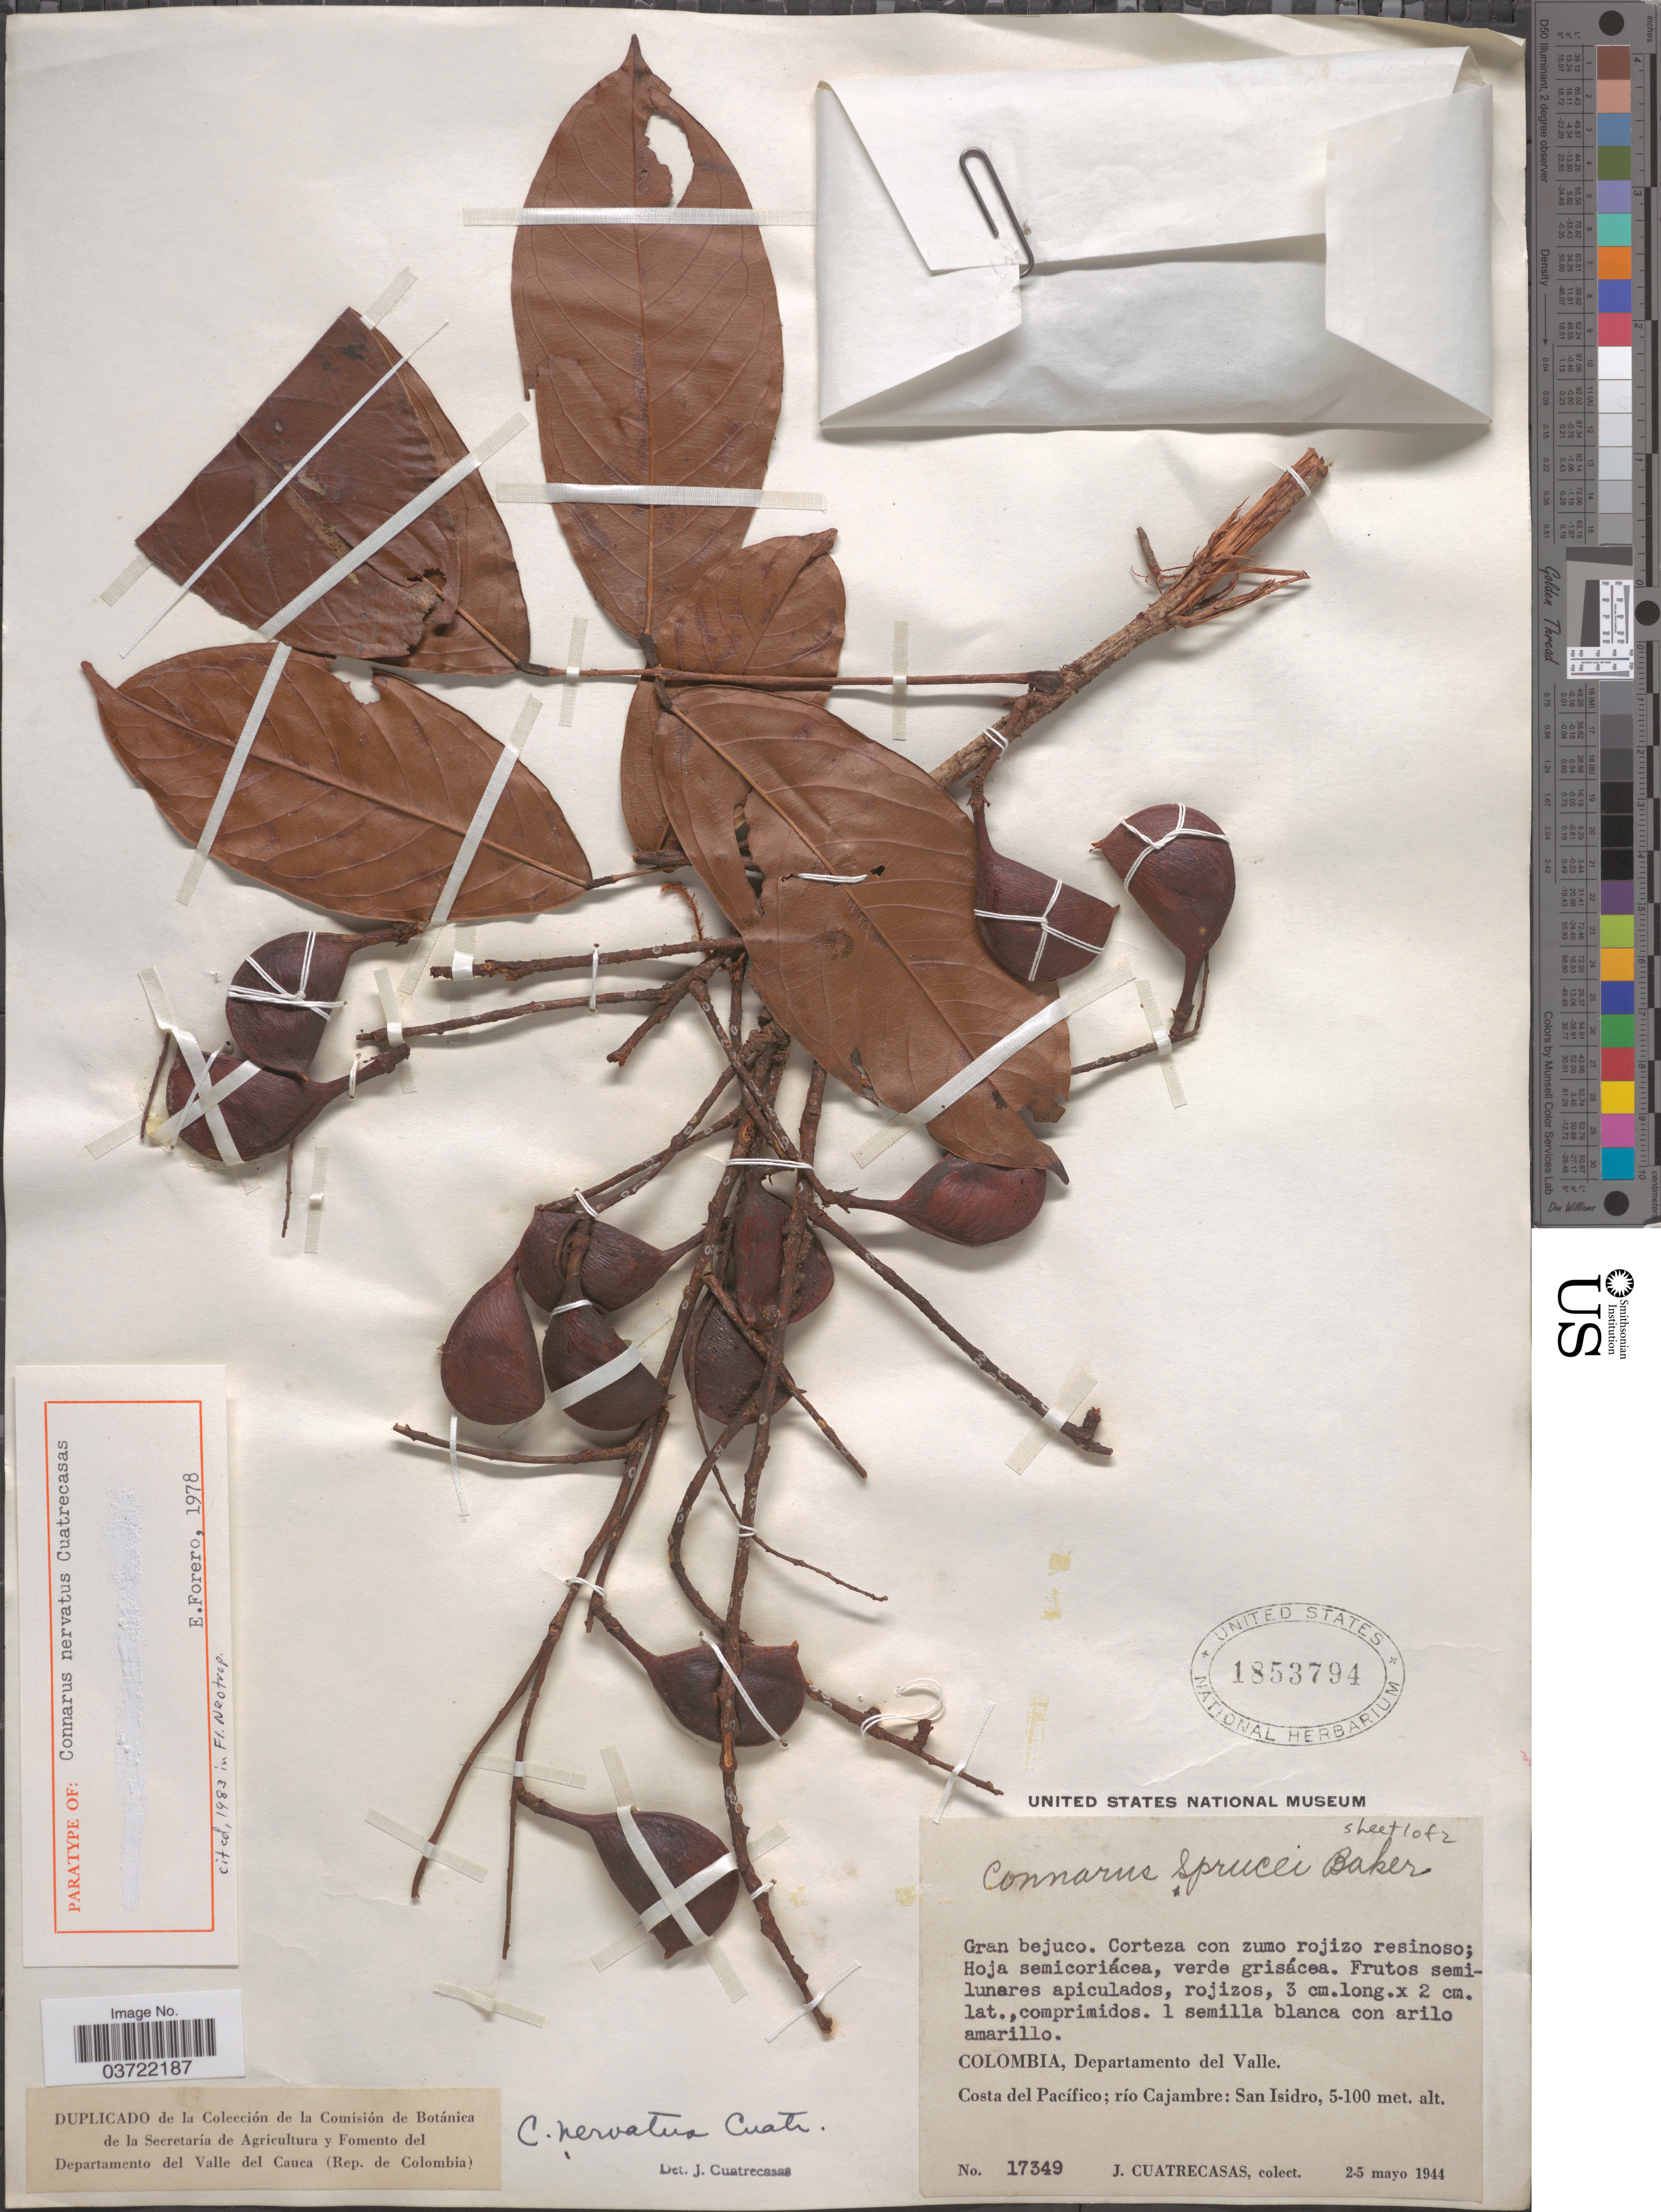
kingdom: Plantae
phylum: Tracheophyta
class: Magnoliopsida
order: Oxalidales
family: Connaraceae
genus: Connarus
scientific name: Connarus nervatus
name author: Cuatrec.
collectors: J. Cuatrecasas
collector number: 17349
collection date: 1944-05-02/1944-05-05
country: Colombia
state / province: Valle del Cauca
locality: Departamento del Valle. Costa del Pacífico; río Cajambre: San Isidro.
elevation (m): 5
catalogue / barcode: US 1853794